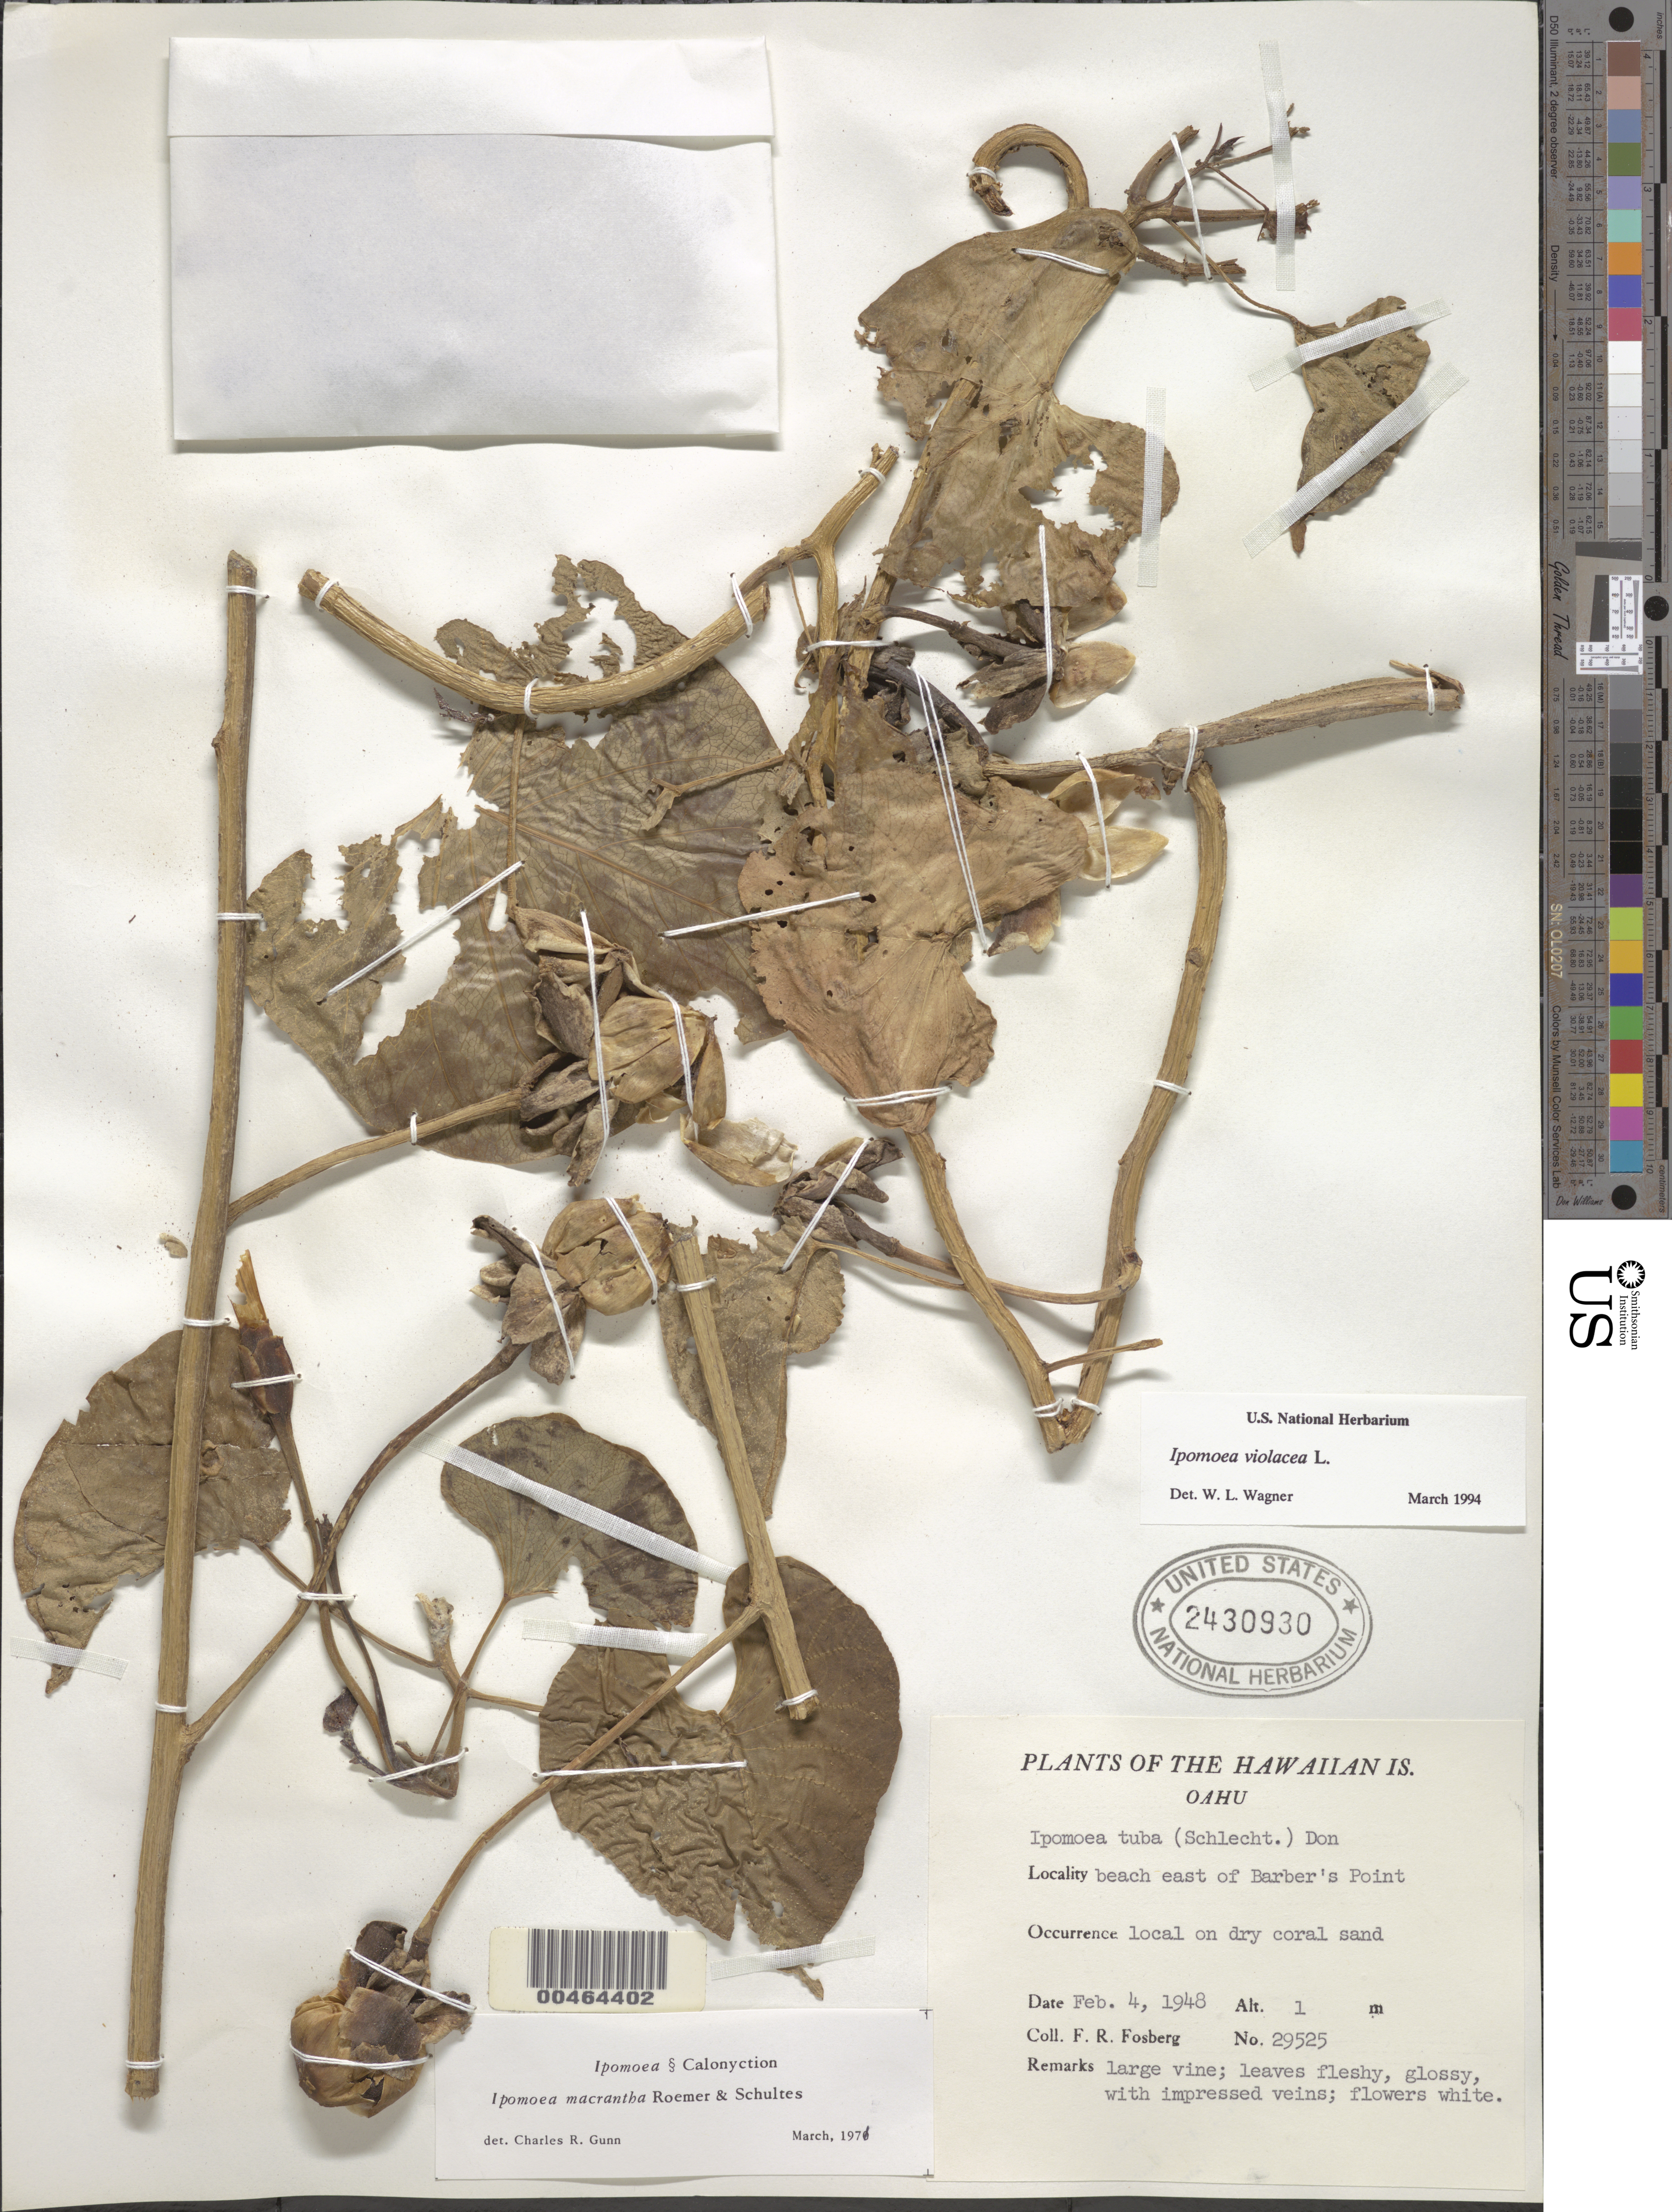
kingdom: Plantae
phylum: Tracheophyta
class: Magnoliopsida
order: Solanales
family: Convolvulaceae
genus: Ipomoea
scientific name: Ipomoea violacea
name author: L.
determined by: Wagner, W. L., (BOT), Smithsonian Institution - National Museum of Natural History (UNITED STATES)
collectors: F. R. Fosberg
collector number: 29525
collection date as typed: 4 Feb 1948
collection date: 1948-02-04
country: United States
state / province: Hawaii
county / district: Honolulu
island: Oahu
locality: beach east of Barber's Point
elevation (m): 1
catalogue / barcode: US 2430930